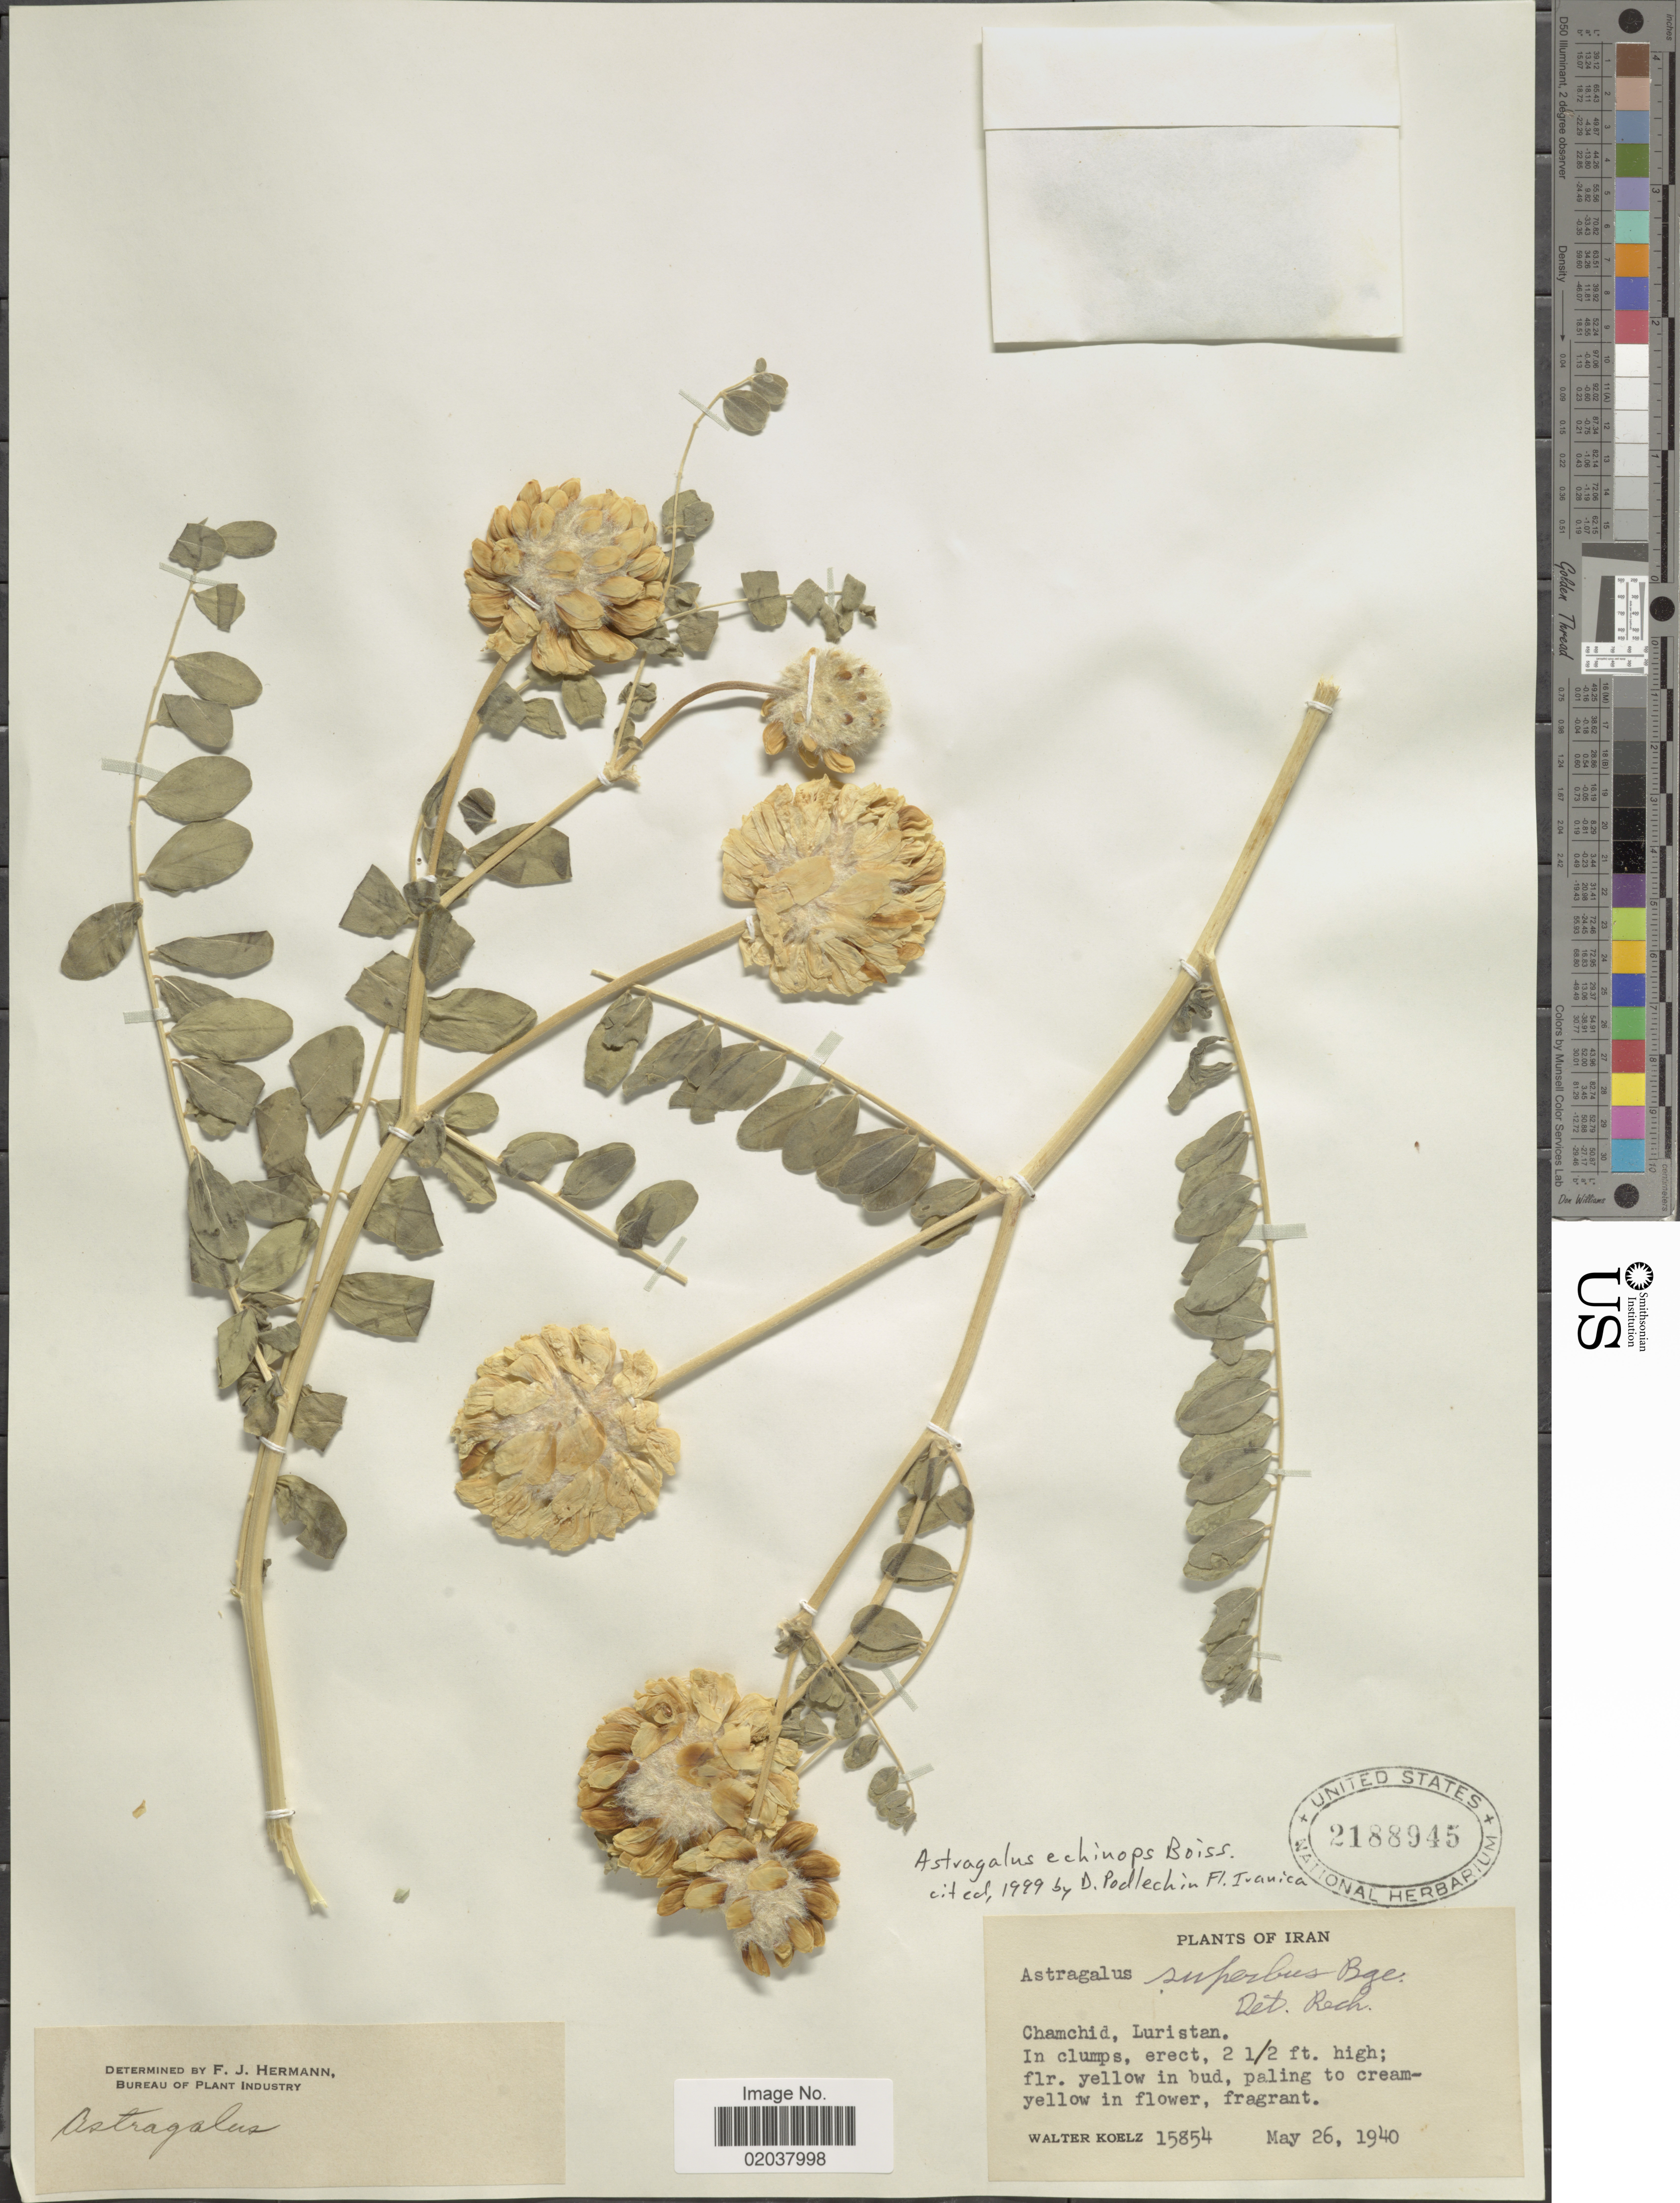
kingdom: Plantae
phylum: Tracheophyta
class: Magnoliopsida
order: Fabales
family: Fabaceae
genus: Astragalus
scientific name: Astragalus echinops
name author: Boiss. ex Aucher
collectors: W. N. Koelz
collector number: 15854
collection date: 1940-05-26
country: Iran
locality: Chamchid, Luristaan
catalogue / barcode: US 2188945